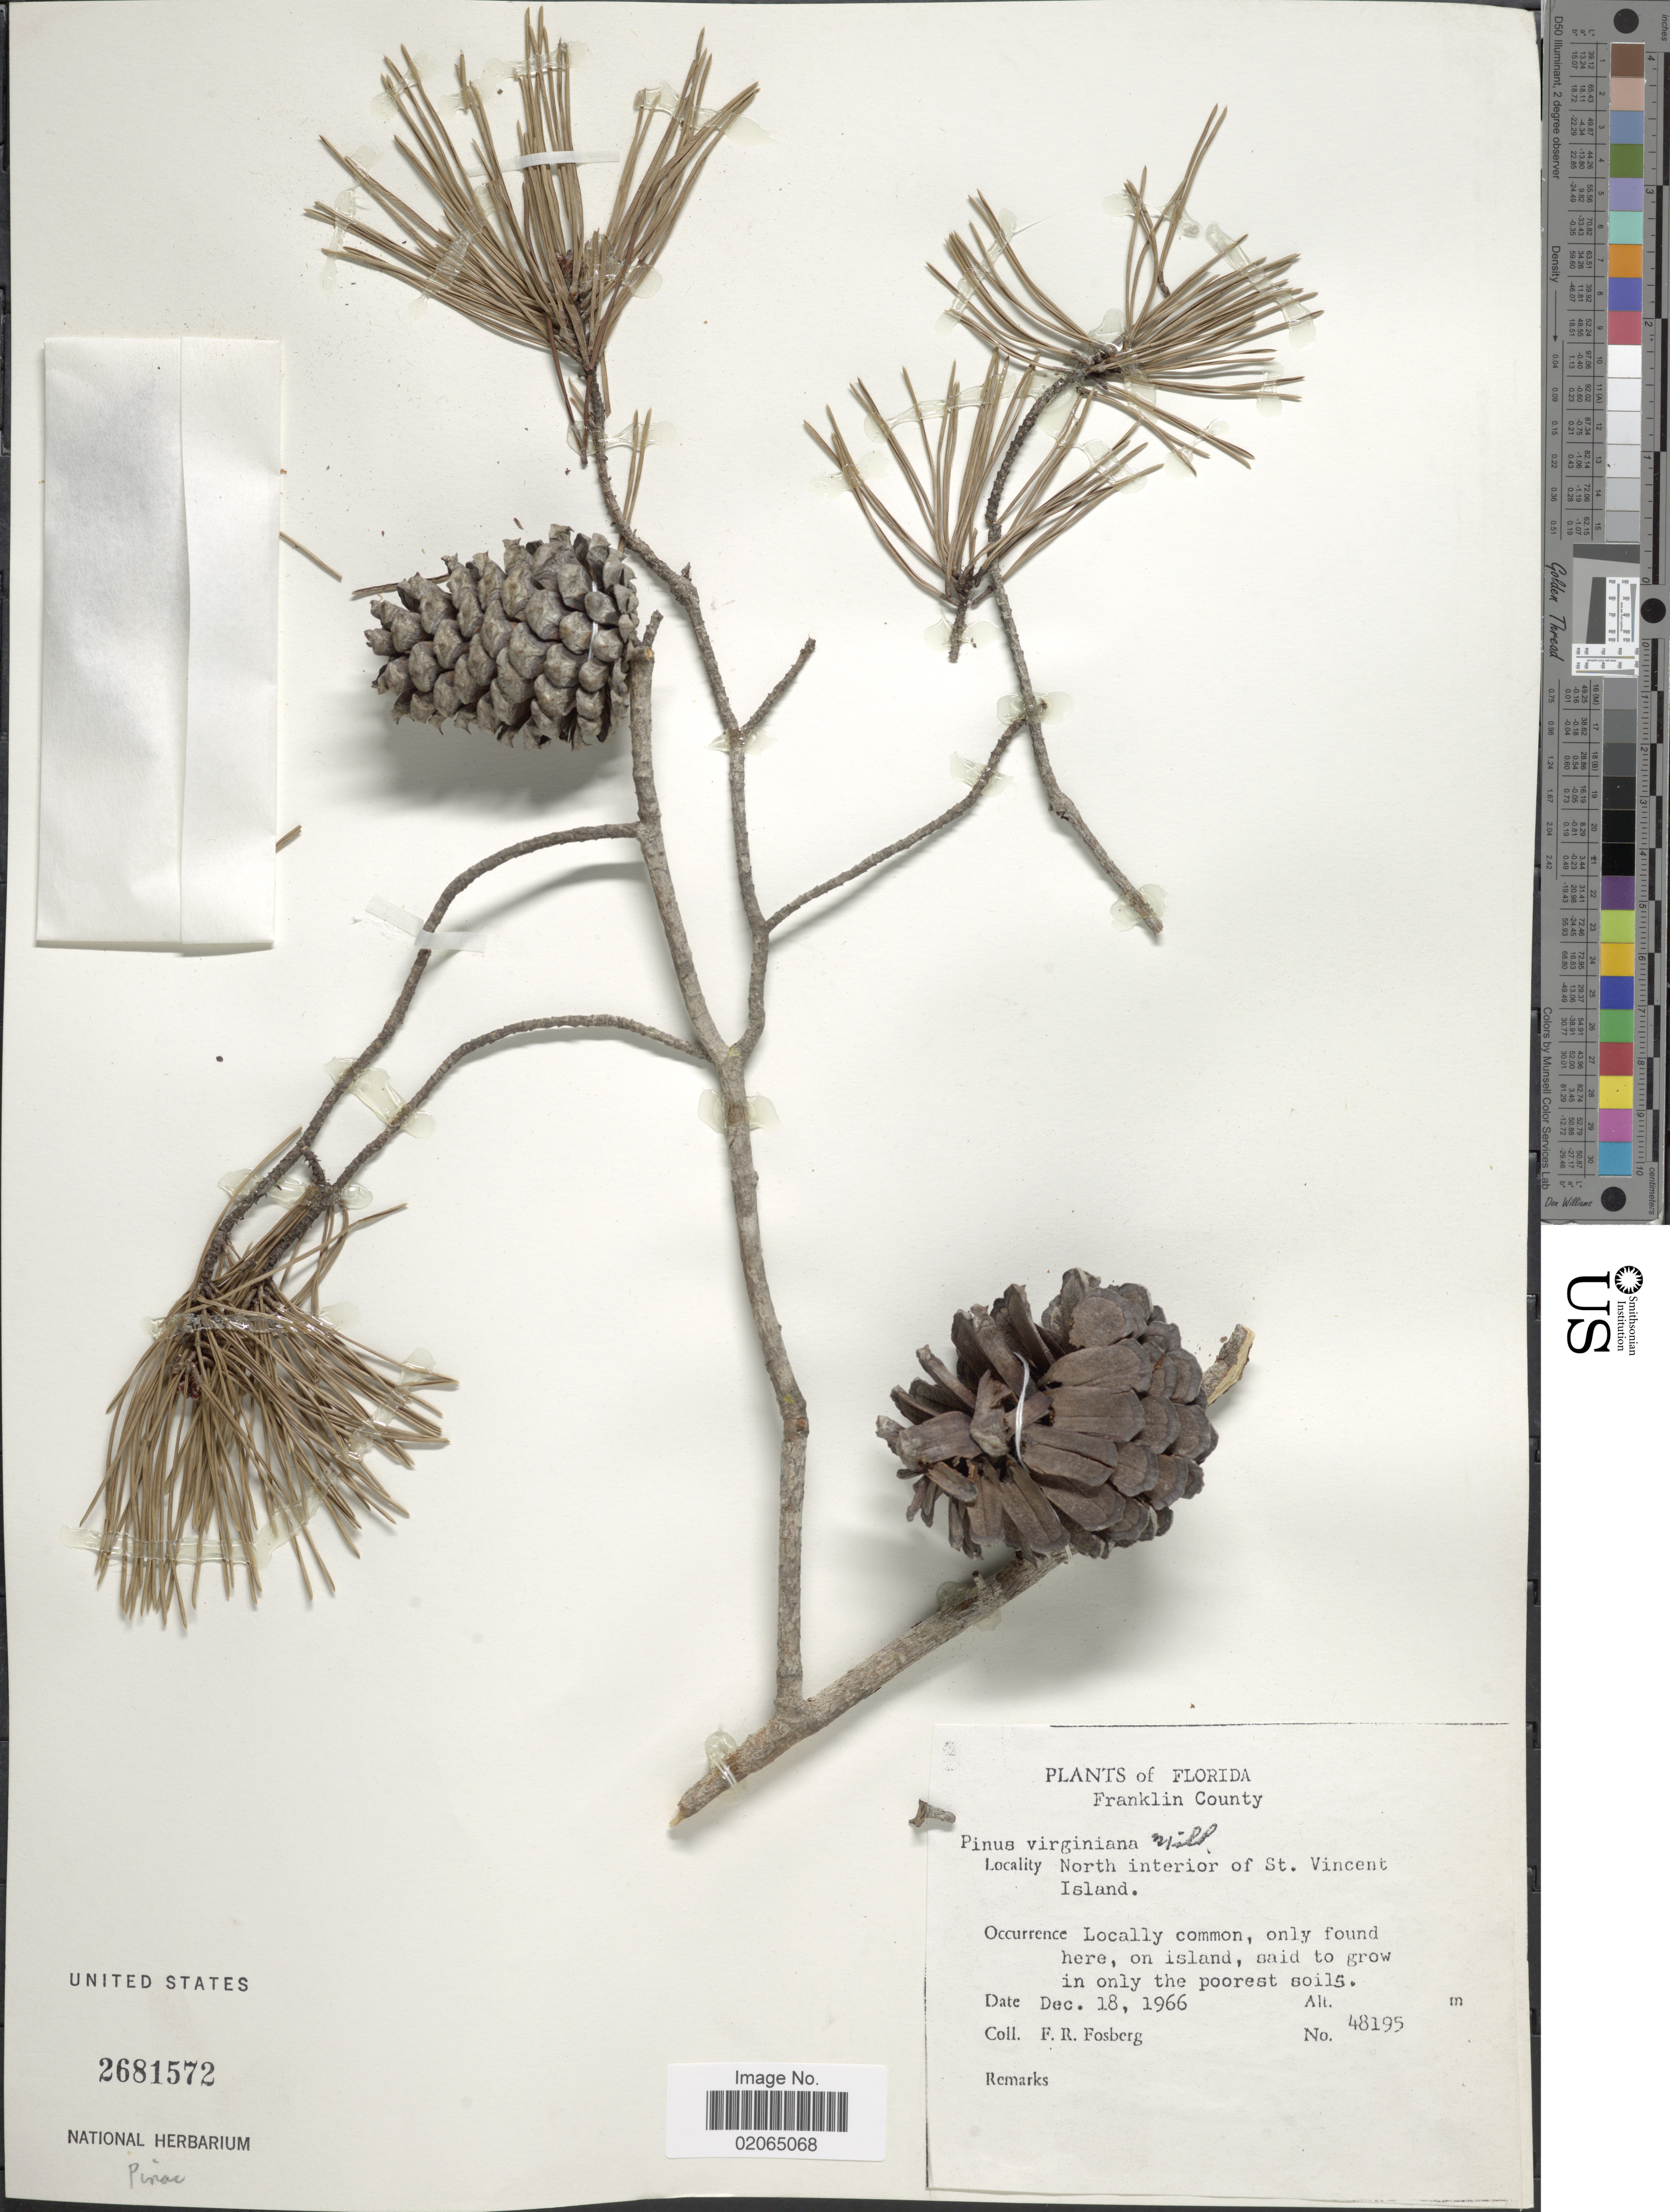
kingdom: Plantae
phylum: Tracheophyta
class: Pinopsida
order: Pinales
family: Pinaceae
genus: Pinus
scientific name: Pinus virginiana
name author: Mill.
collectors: F. R. Fosberg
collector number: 48195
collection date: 1966-12-18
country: United States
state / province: Florida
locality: Franklin County. North interior of St. Vincent Island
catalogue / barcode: US 2681572